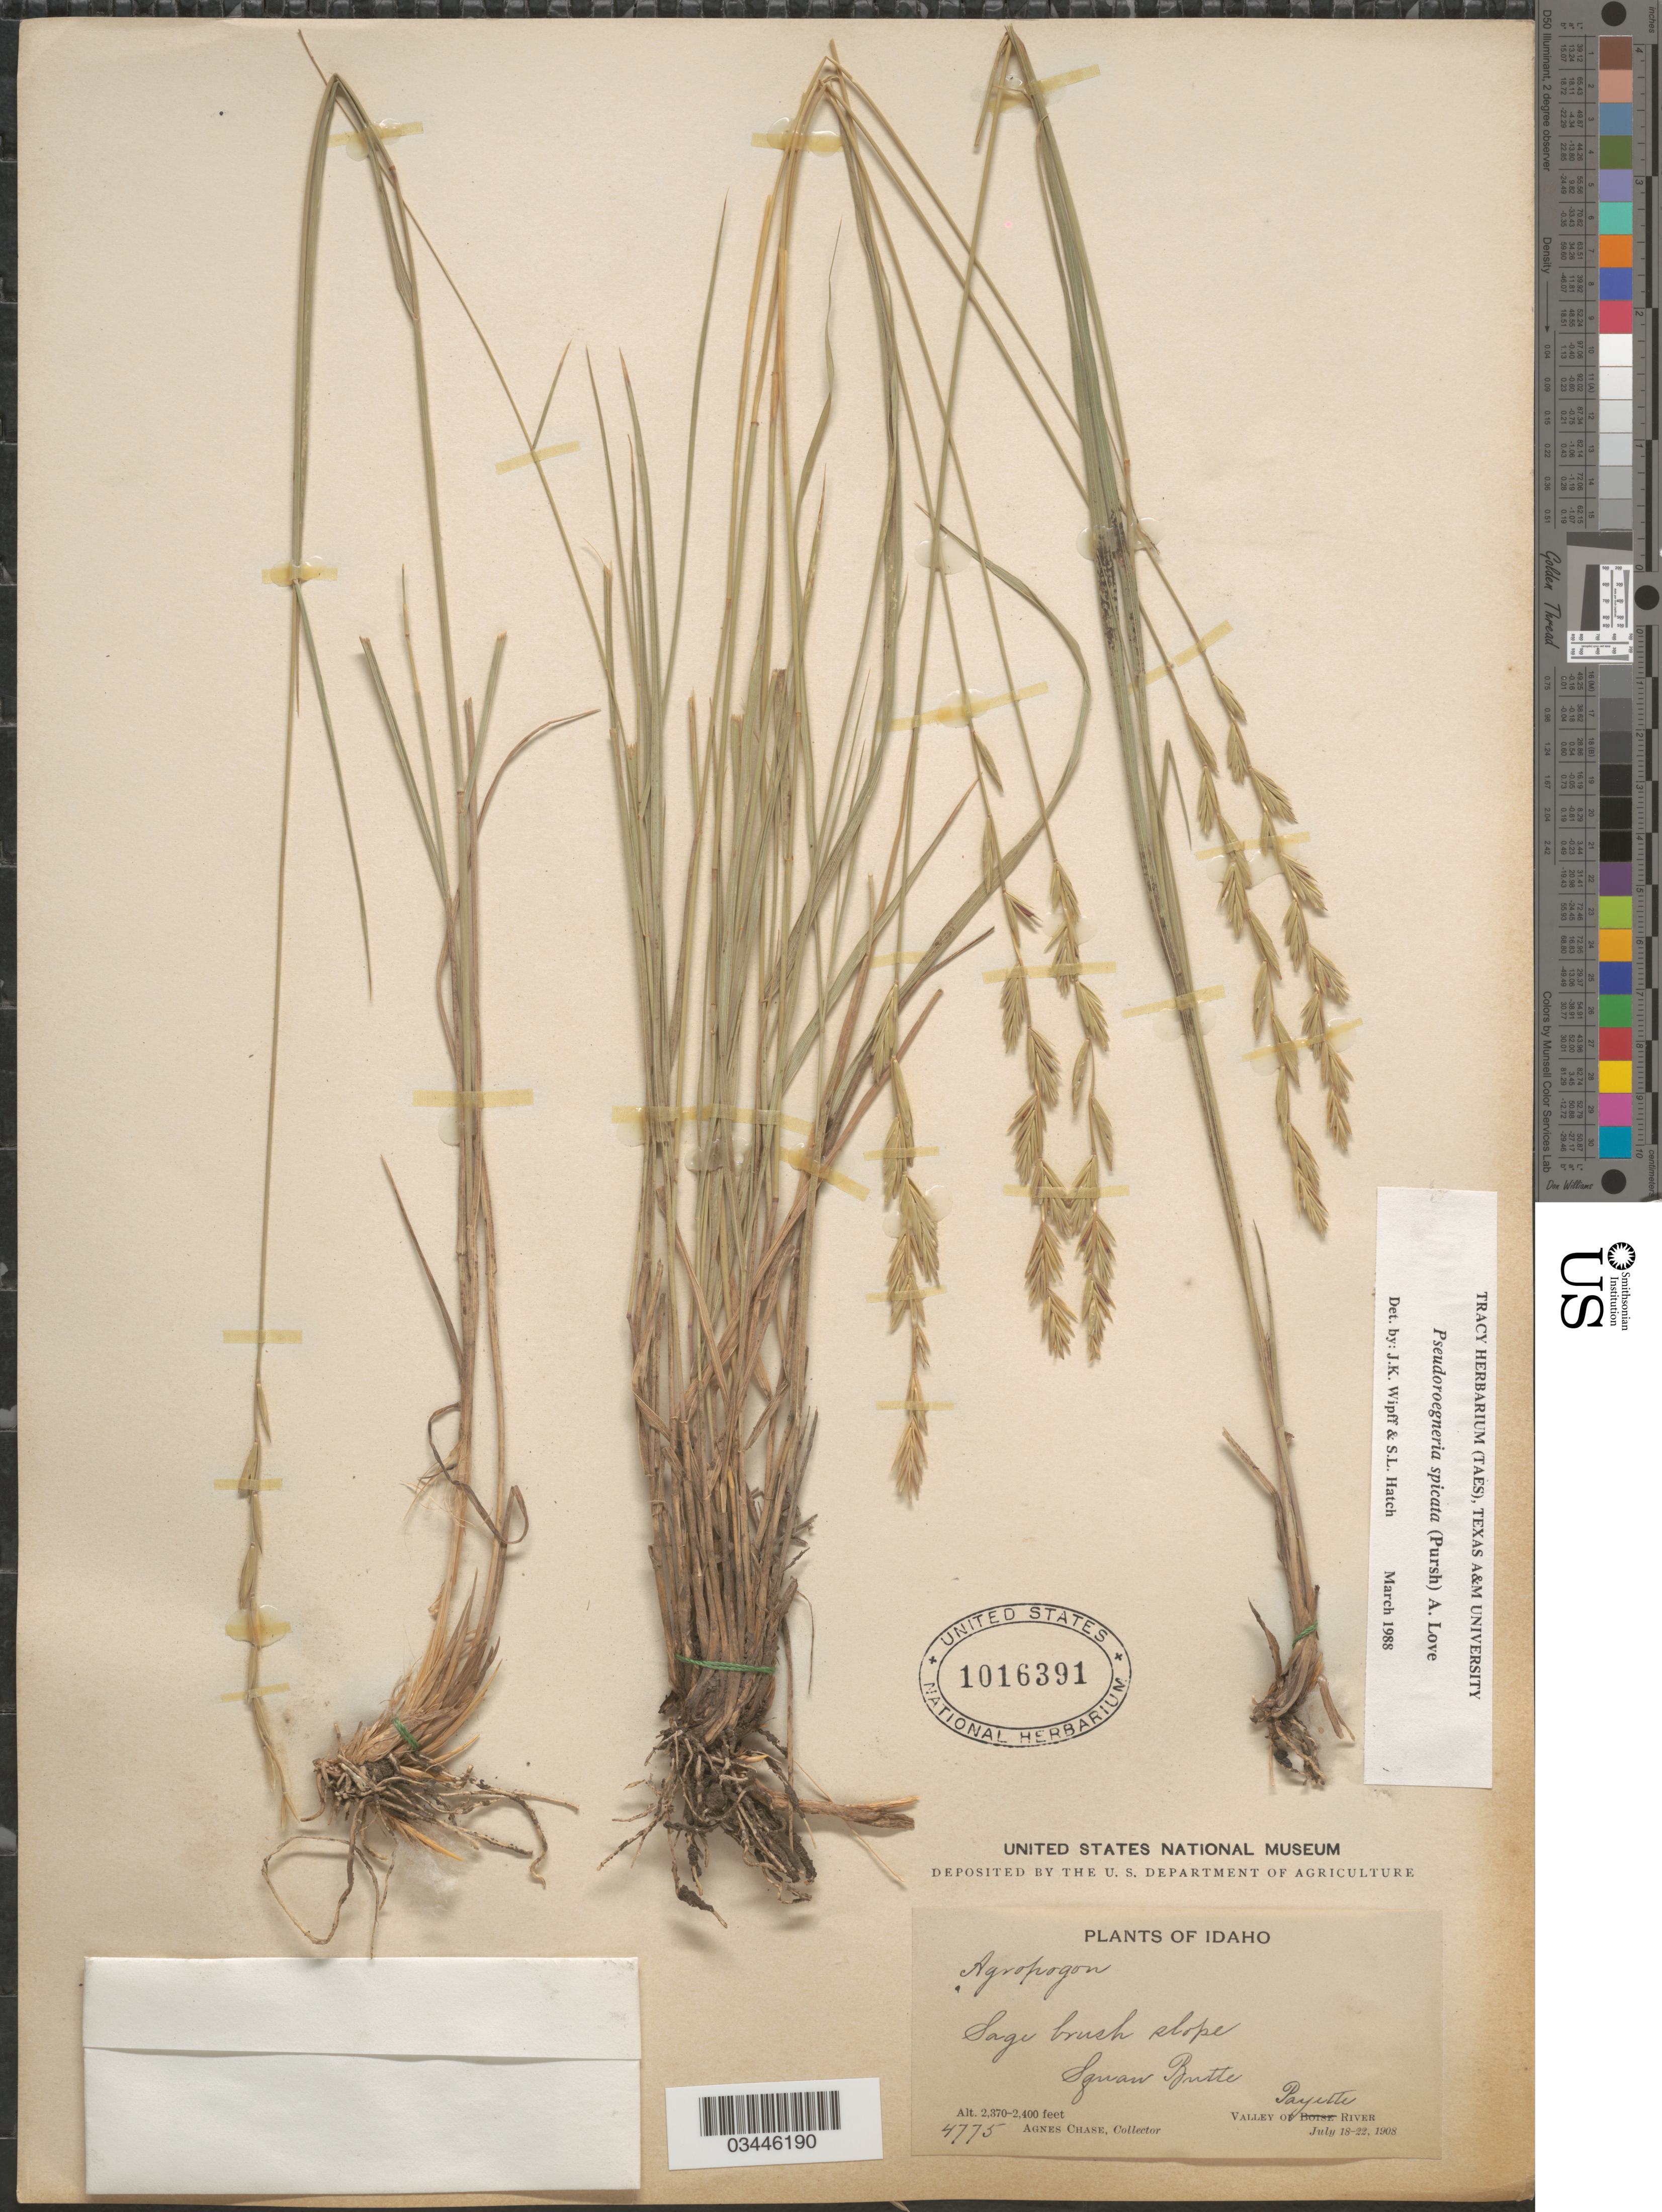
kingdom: Plantae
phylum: Tracheophyta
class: Liliopsida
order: Poales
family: Poaceae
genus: Pseudoroegneria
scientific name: Pseudoroegneria spicata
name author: (Pursh) Á. Löve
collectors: A. Chase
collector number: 4775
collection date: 1908-07-18/1908-07-22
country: United States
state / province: Idaho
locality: Sage brush slope Squaw Butte. Valley Payette River.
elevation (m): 722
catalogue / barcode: US 1016391